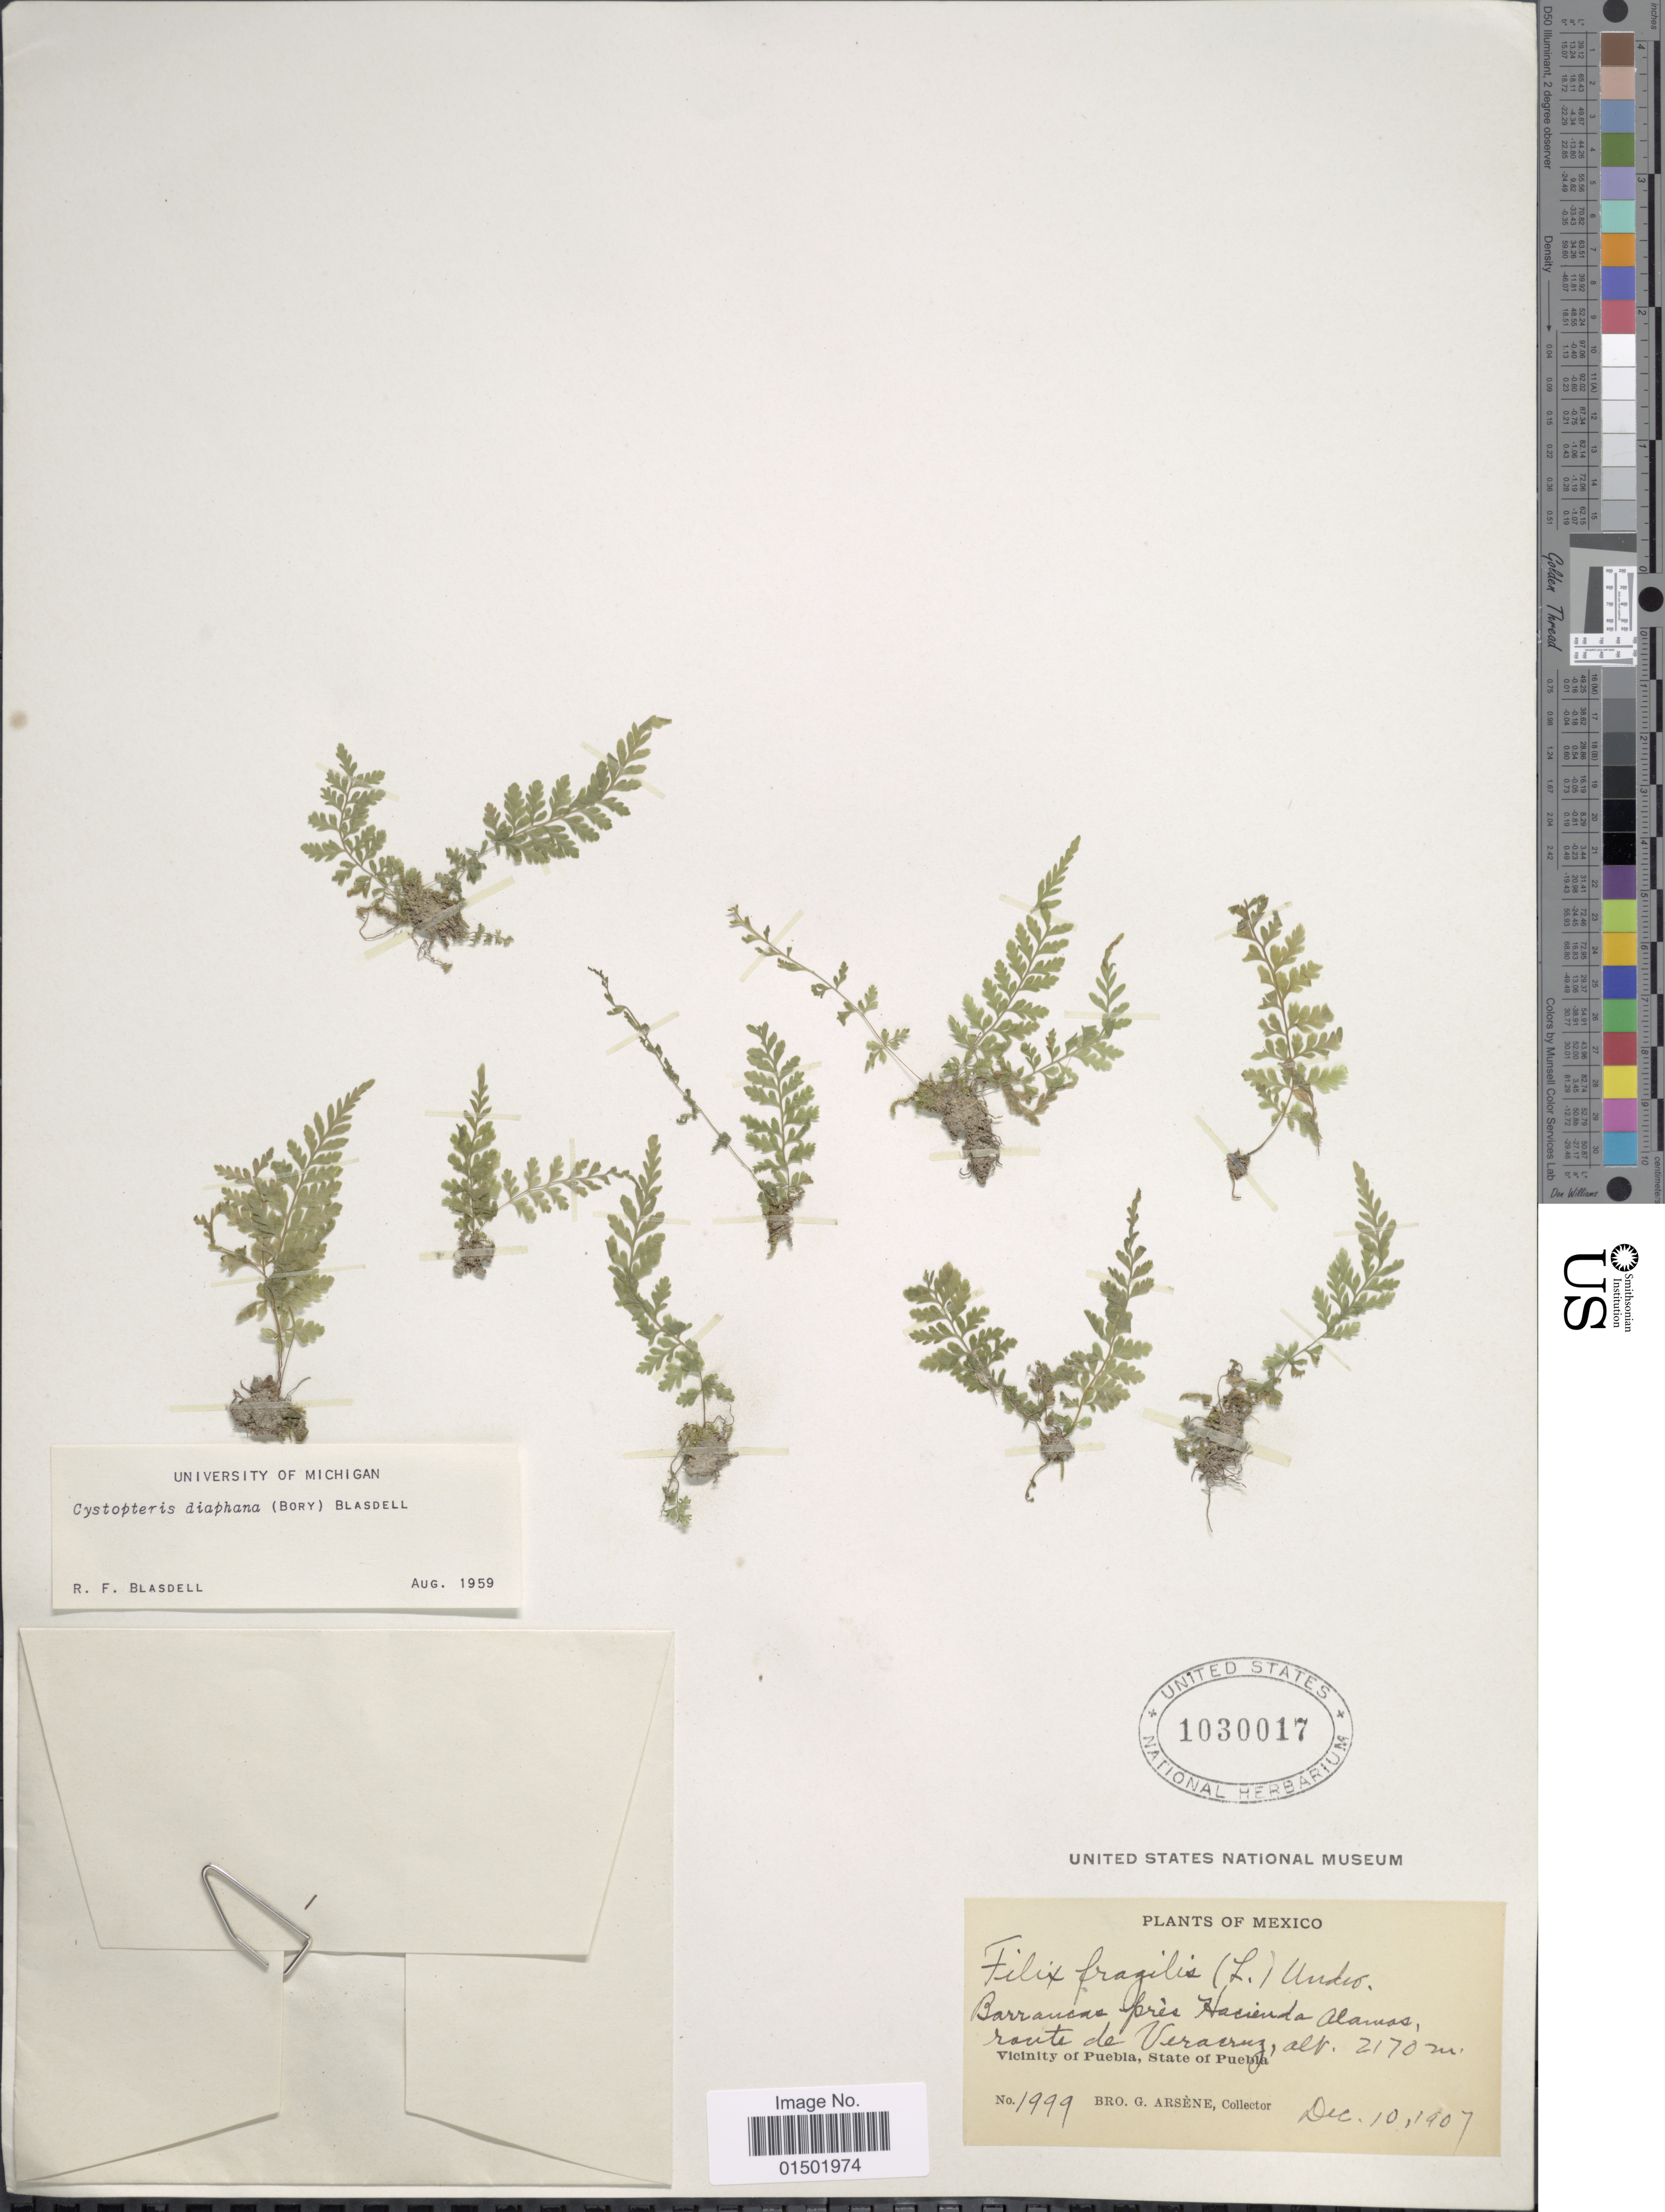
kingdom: Plantae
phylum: Tracheophyta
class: Polypodiopsida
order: Polypodiales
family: Cystopteridaceae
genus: Cystopteris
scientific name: Cystopteris diaphana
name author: (Bory) Blasdell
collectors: Bro. G. Arsène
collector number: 1999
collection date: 1907-12-10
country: Mexico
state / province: Puebla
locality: Barranca pres hacienda Alamos, route de Veracruz. Vicinity of Puebla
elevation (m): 2170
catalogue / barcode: US 1030017